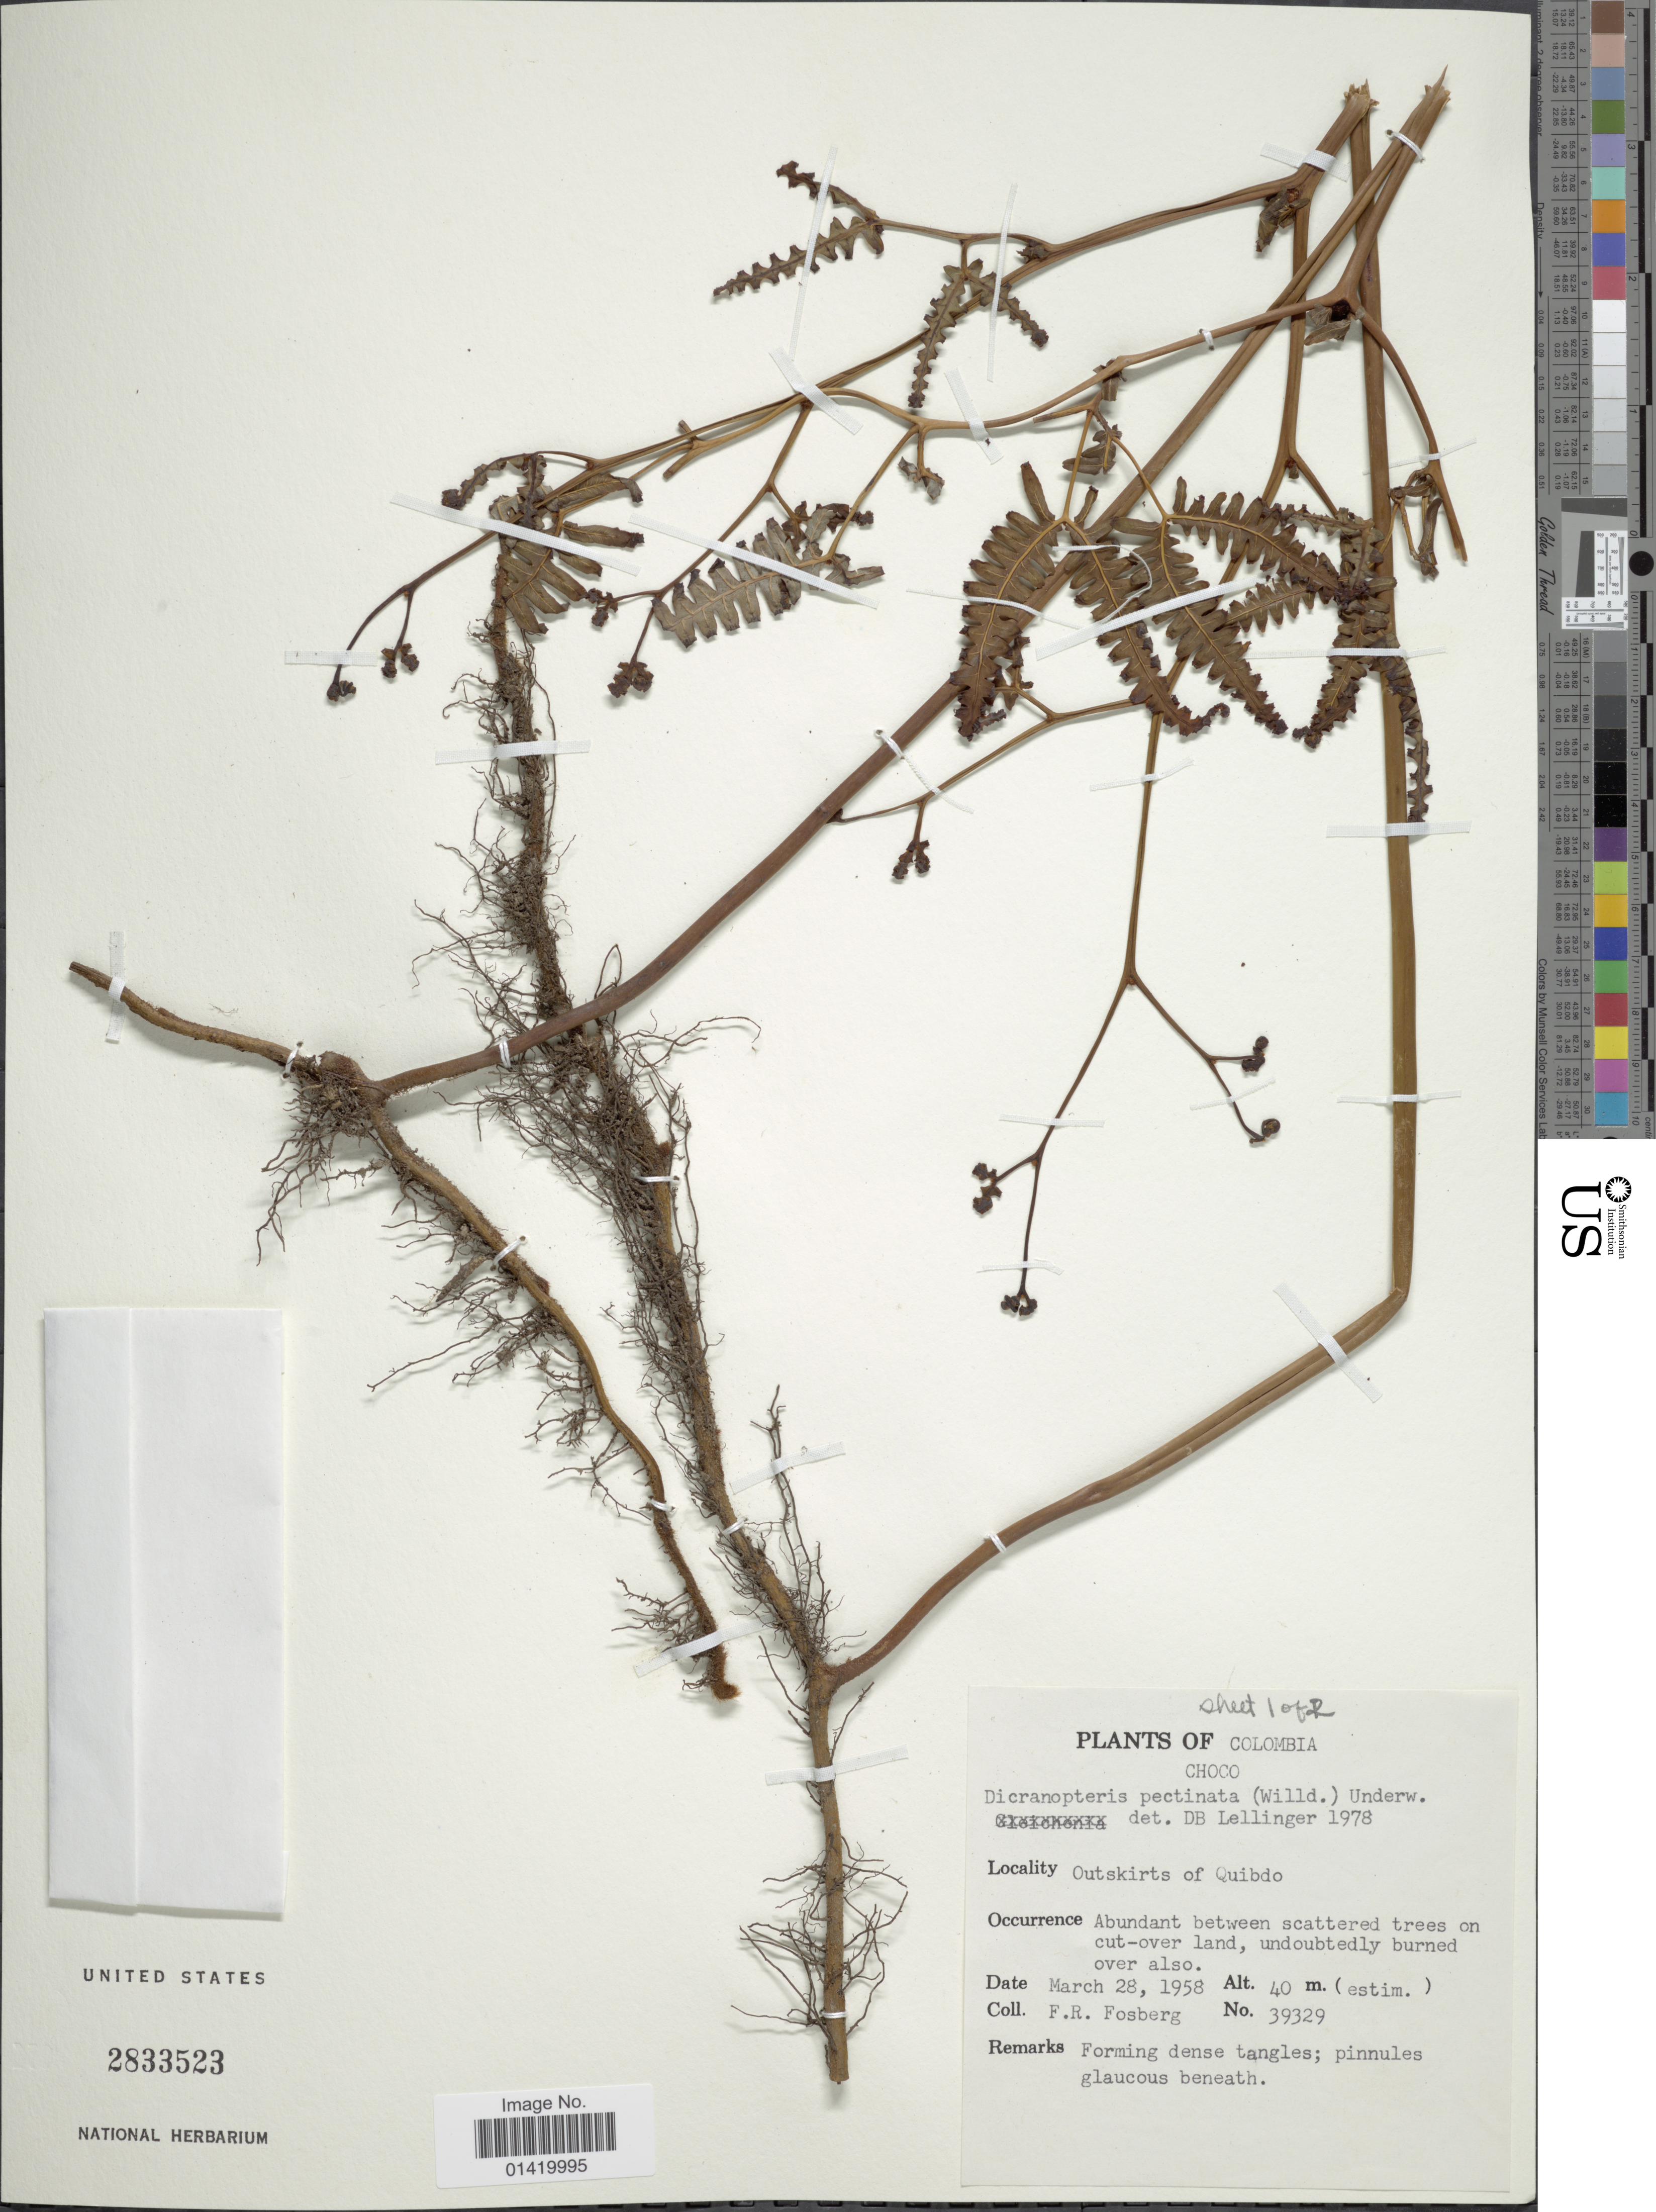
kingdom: Plantae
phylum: Tracheophyta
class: Polypodiopsida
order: Gleicheniales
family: Gleicheniaceae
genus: Gleichenella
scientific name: Gleichenella pectinata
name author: (Willd.) Ching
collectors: F. R. Fosberg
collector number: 39329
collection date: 1958-03-28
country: Colombia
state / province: Chocó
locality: Outskirts of Quibdo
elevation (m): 40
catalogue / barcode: US 2833523